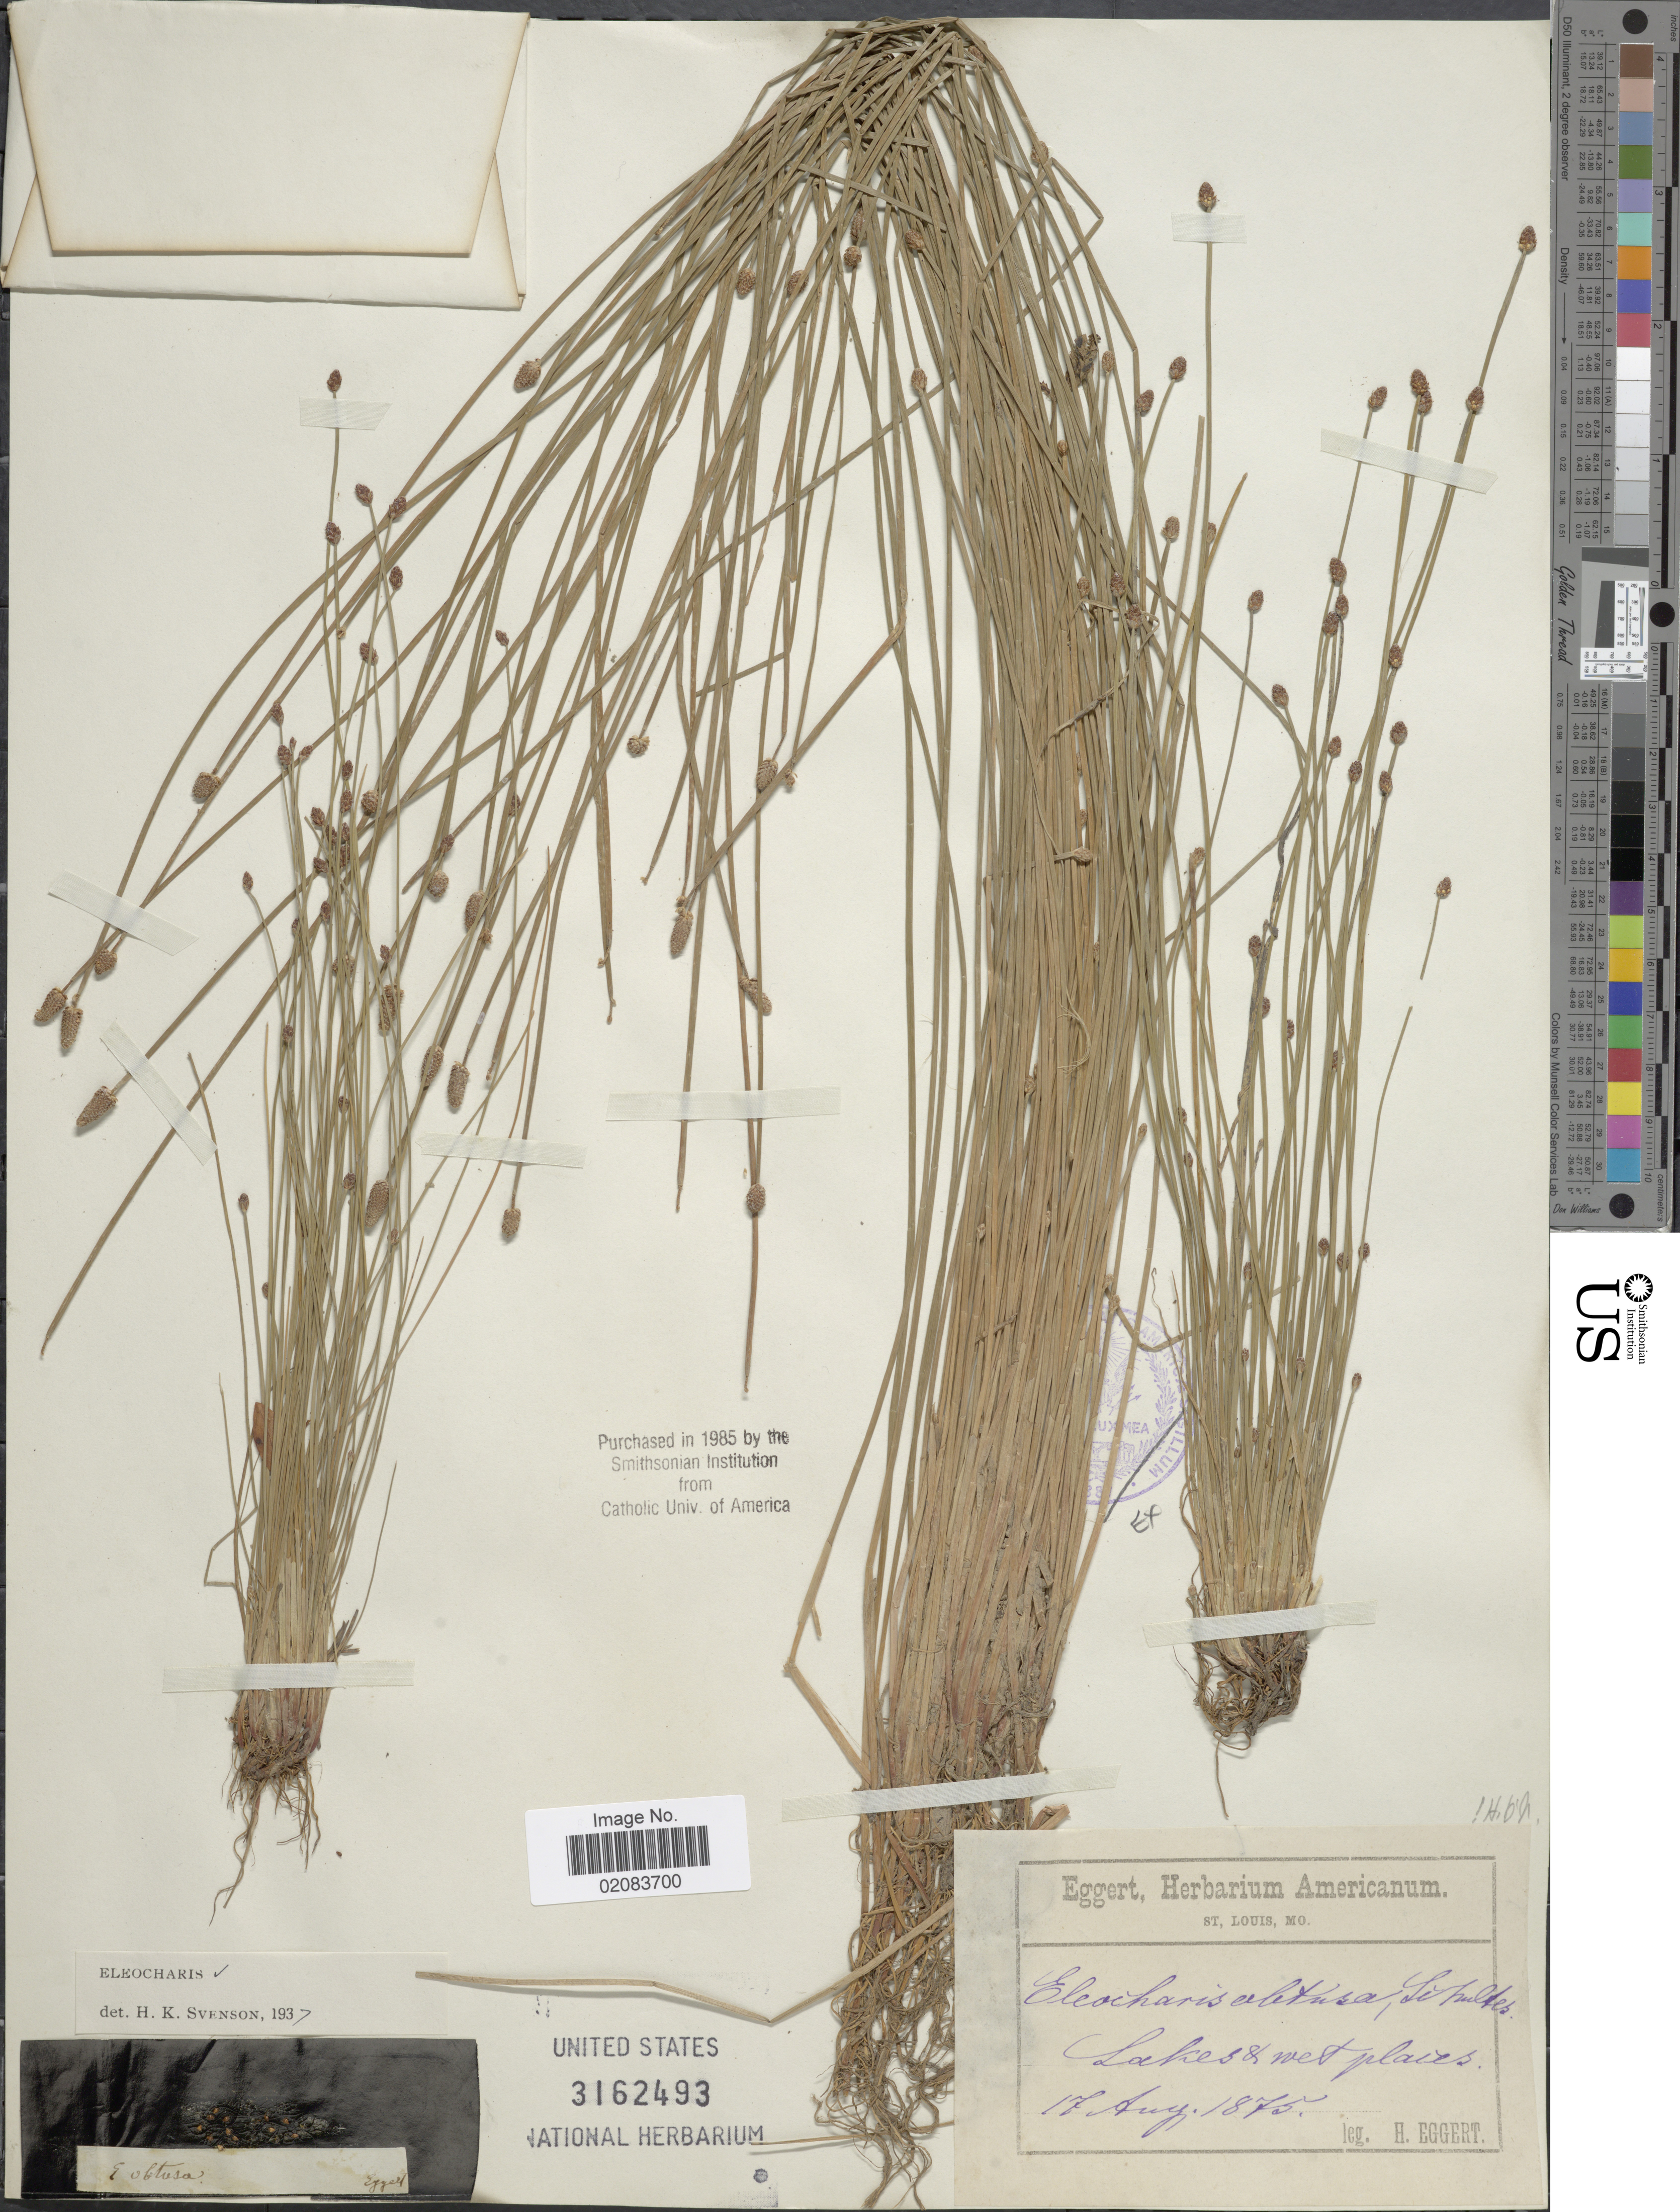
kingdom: Plantae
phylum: Tracheophyta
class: Liliopsida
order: Poales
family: Cyperaceae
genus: Eleocharis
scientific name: Eleocharis obtusa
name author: (Willd.) Schult.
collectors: H. Eggert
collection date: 1875-08-17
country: United States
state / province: Missouri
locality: Lakes & wet places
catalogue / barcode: US 3162493